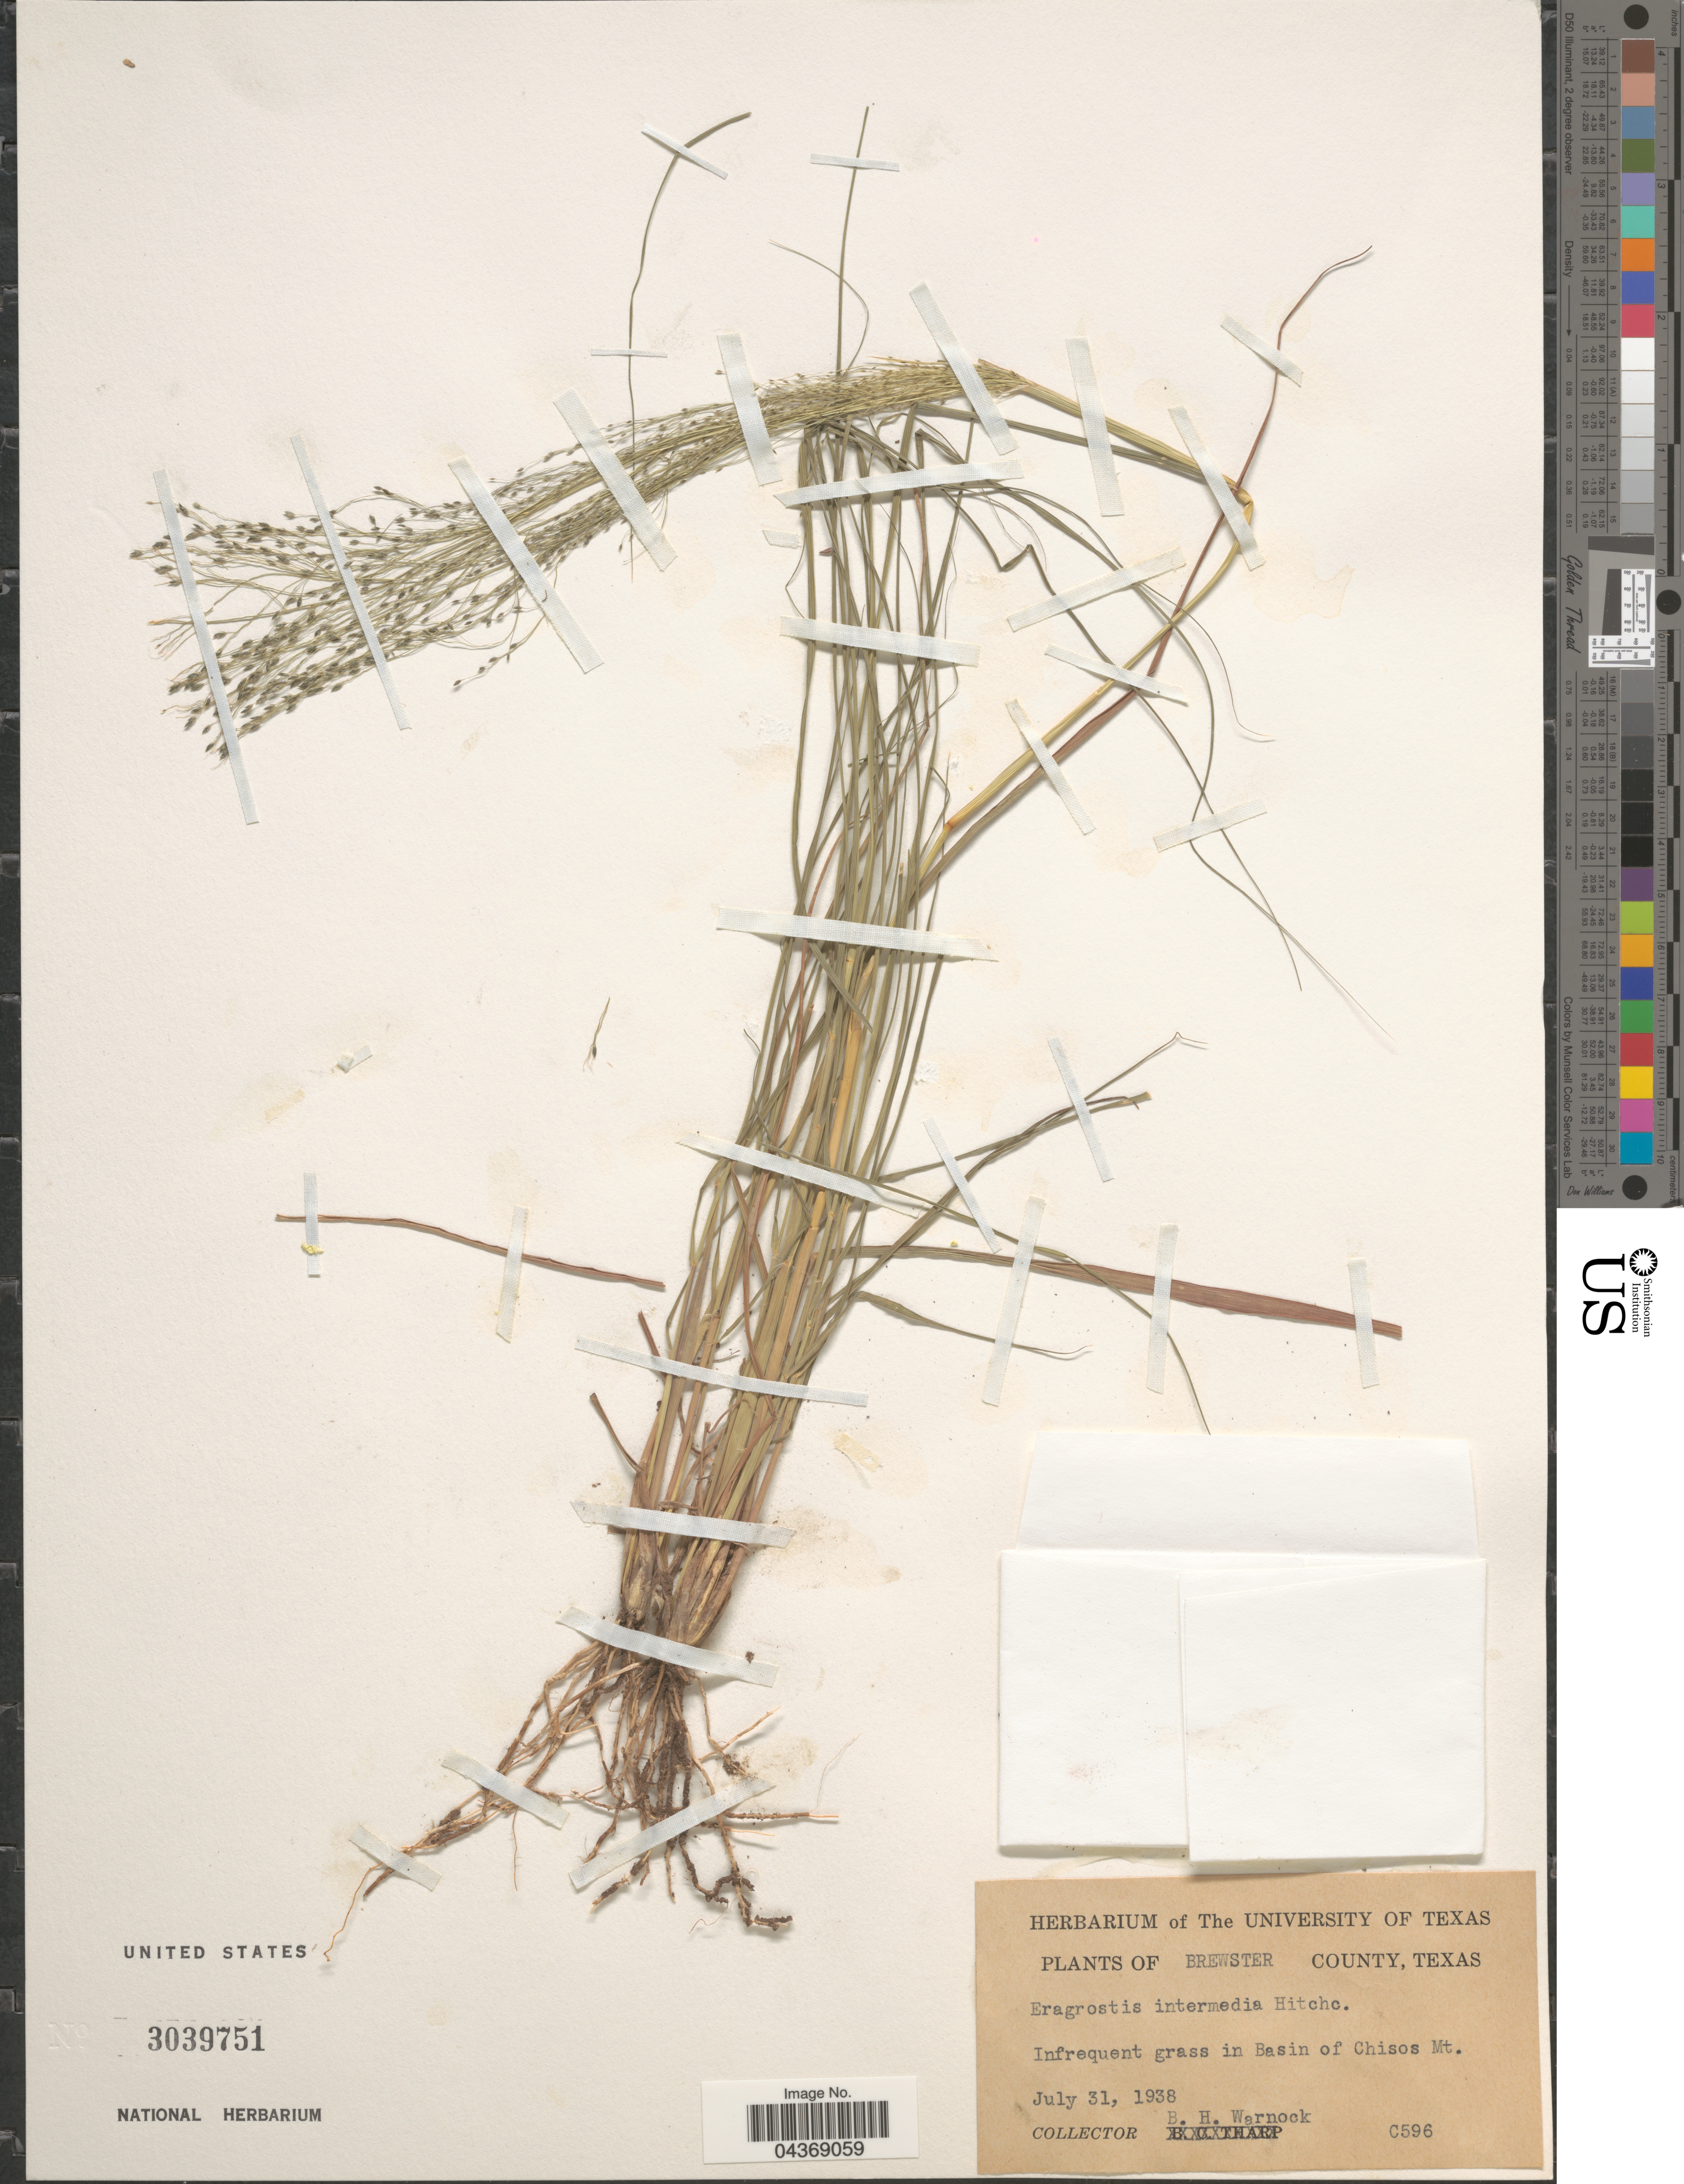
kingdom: Plantae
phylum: Tracheophyta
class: Liliopsida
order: Poales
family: Poaceae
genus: Eragrostis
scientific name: Eragrostis intermedia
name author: Hitchc.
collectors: B. H. Warnock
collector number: C596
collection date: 1938-07-31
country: United States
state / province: Texas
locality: Brewster County. Infrequent grass in Basin of Chisos Mt.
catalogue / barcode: US 3039751